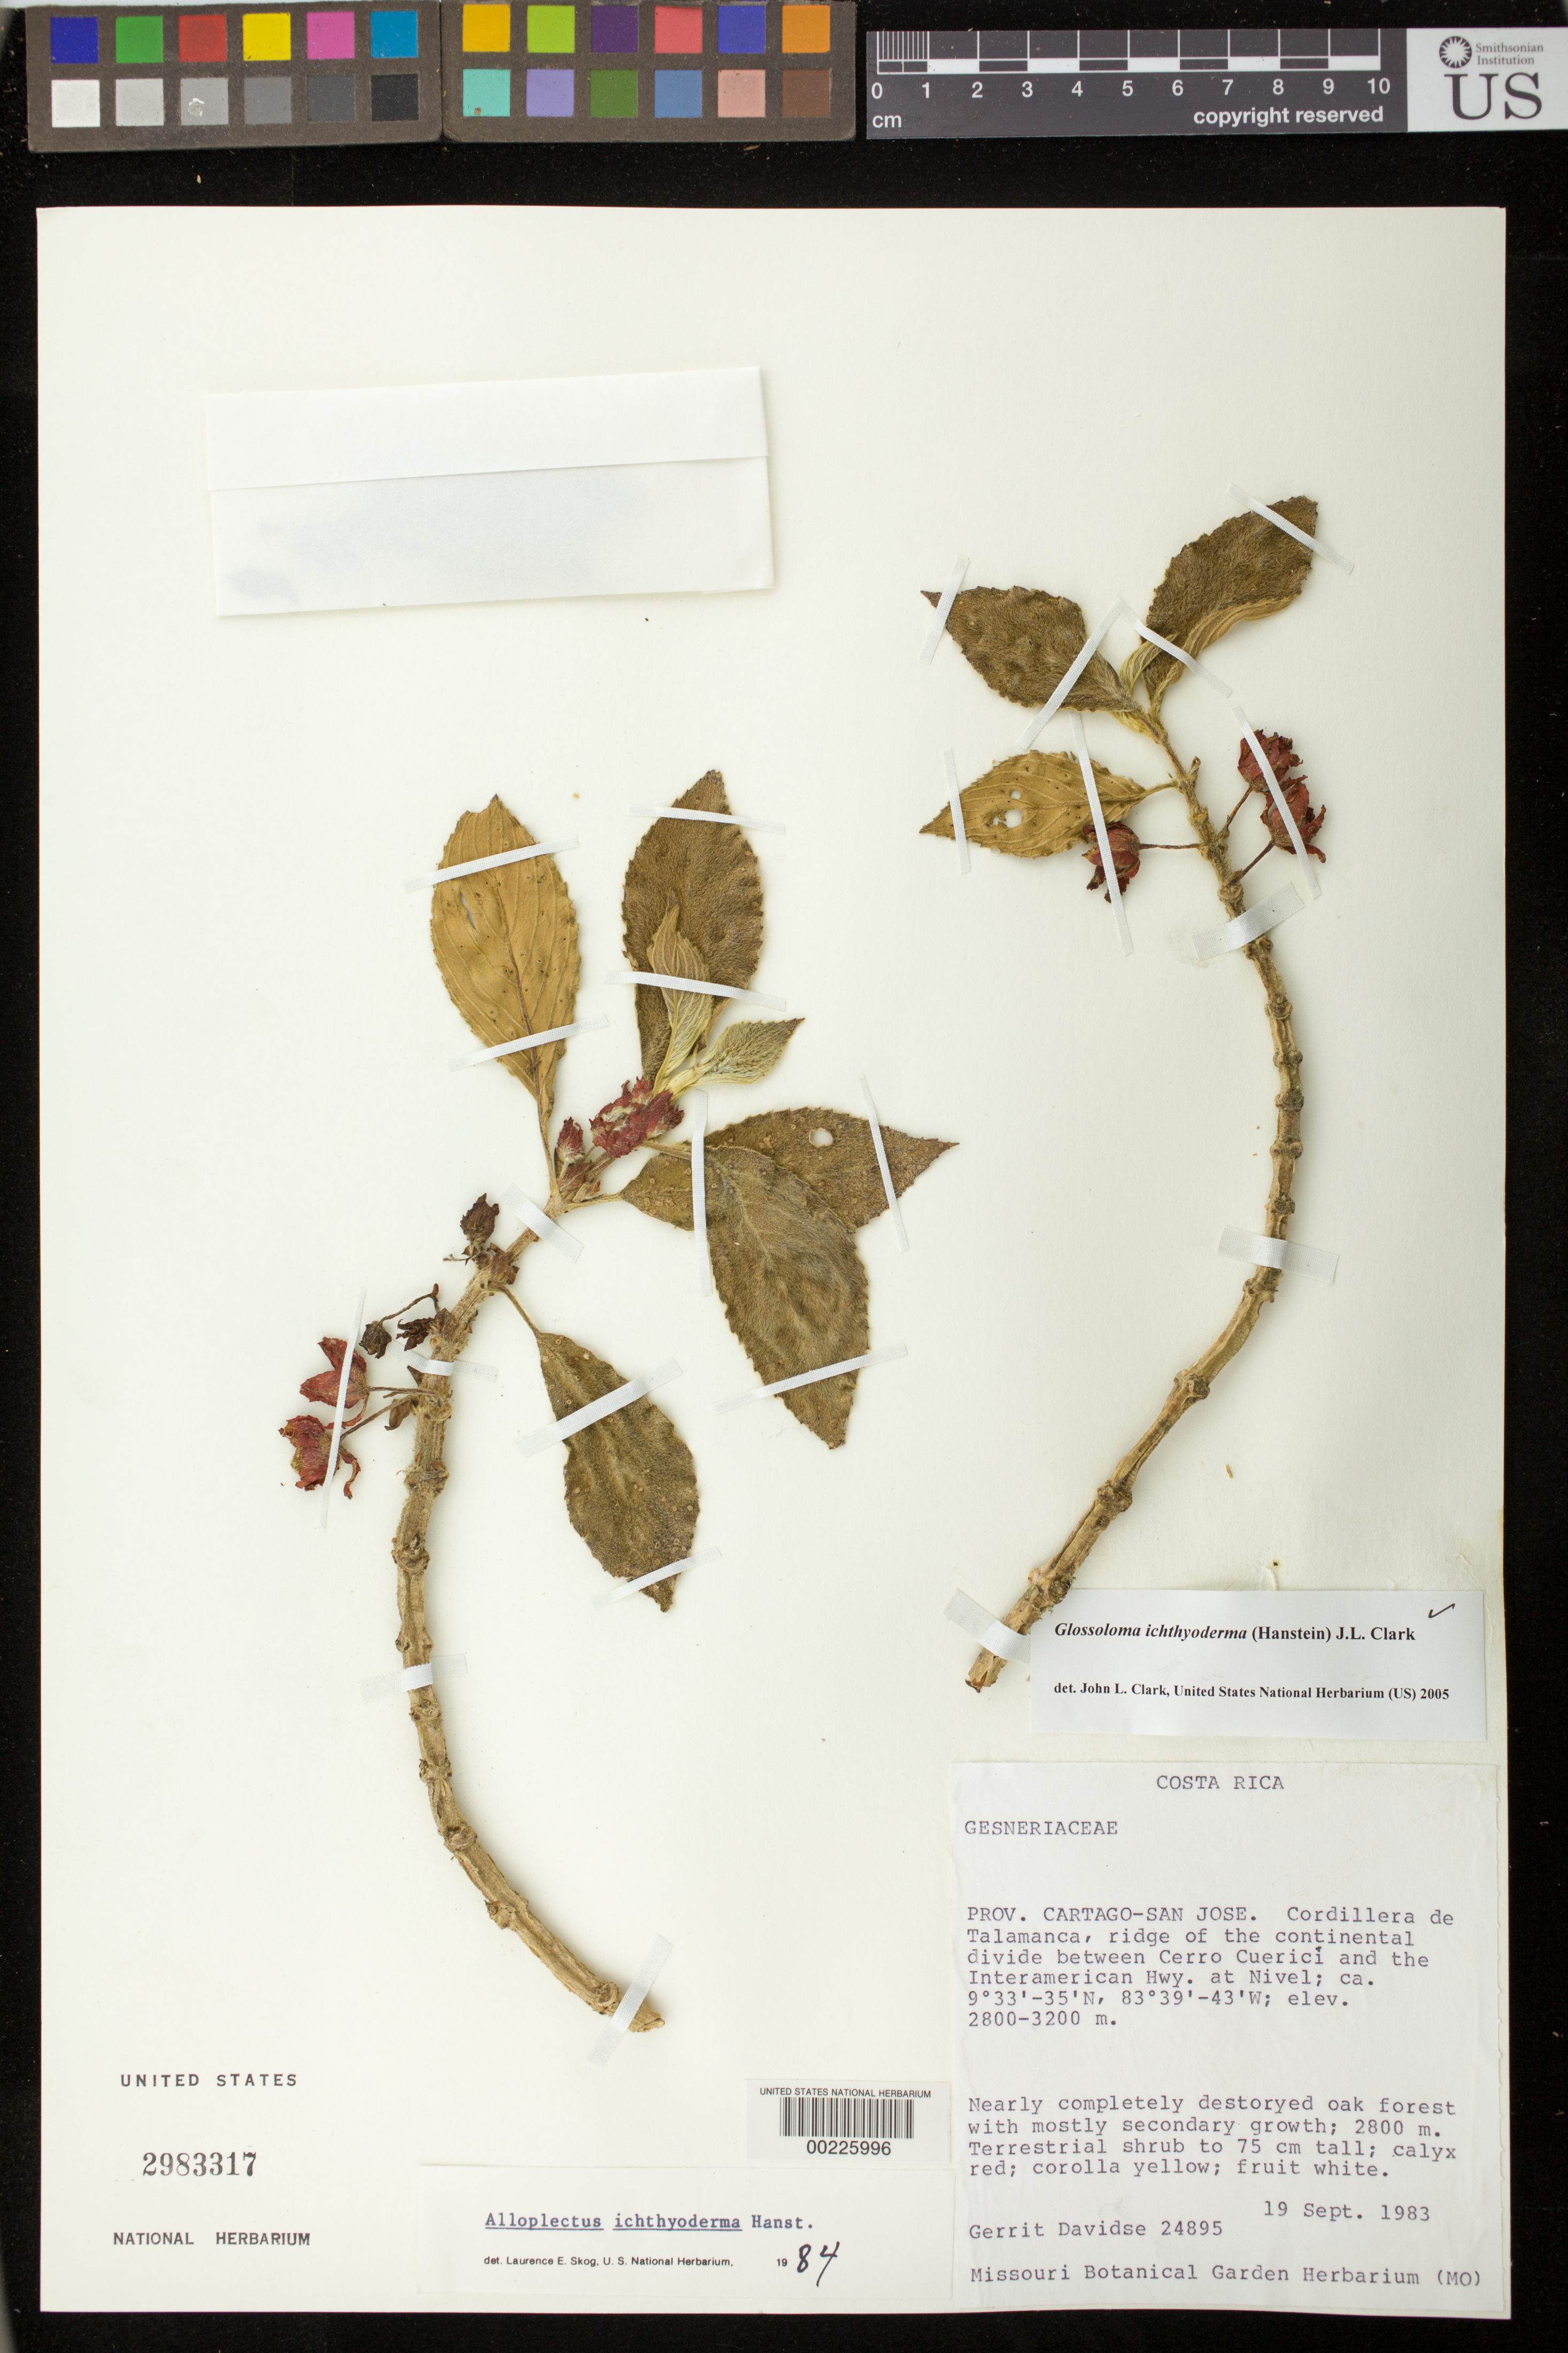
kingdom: Plantae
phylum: Tracheophyta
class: Magnoliopsida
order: Lamiales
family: Gesneriaceae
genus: Glossoloma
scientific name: Glossoloma ichthyoderma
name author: (Hanst.) J.L. Clark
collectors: G. Davidse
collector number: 24895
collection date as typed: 19 Sep 1983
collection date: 1983-09-19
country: Costa Rica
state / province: Cartago / San José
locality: Cordillera de Talamanca, ridge of the continental divide between Cerro Cuerici and the Interamerican hwy at Nivel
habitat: Nearly completely destroyed oak forest W mostly secondary growth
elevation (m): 2800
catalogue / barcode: US 2983317